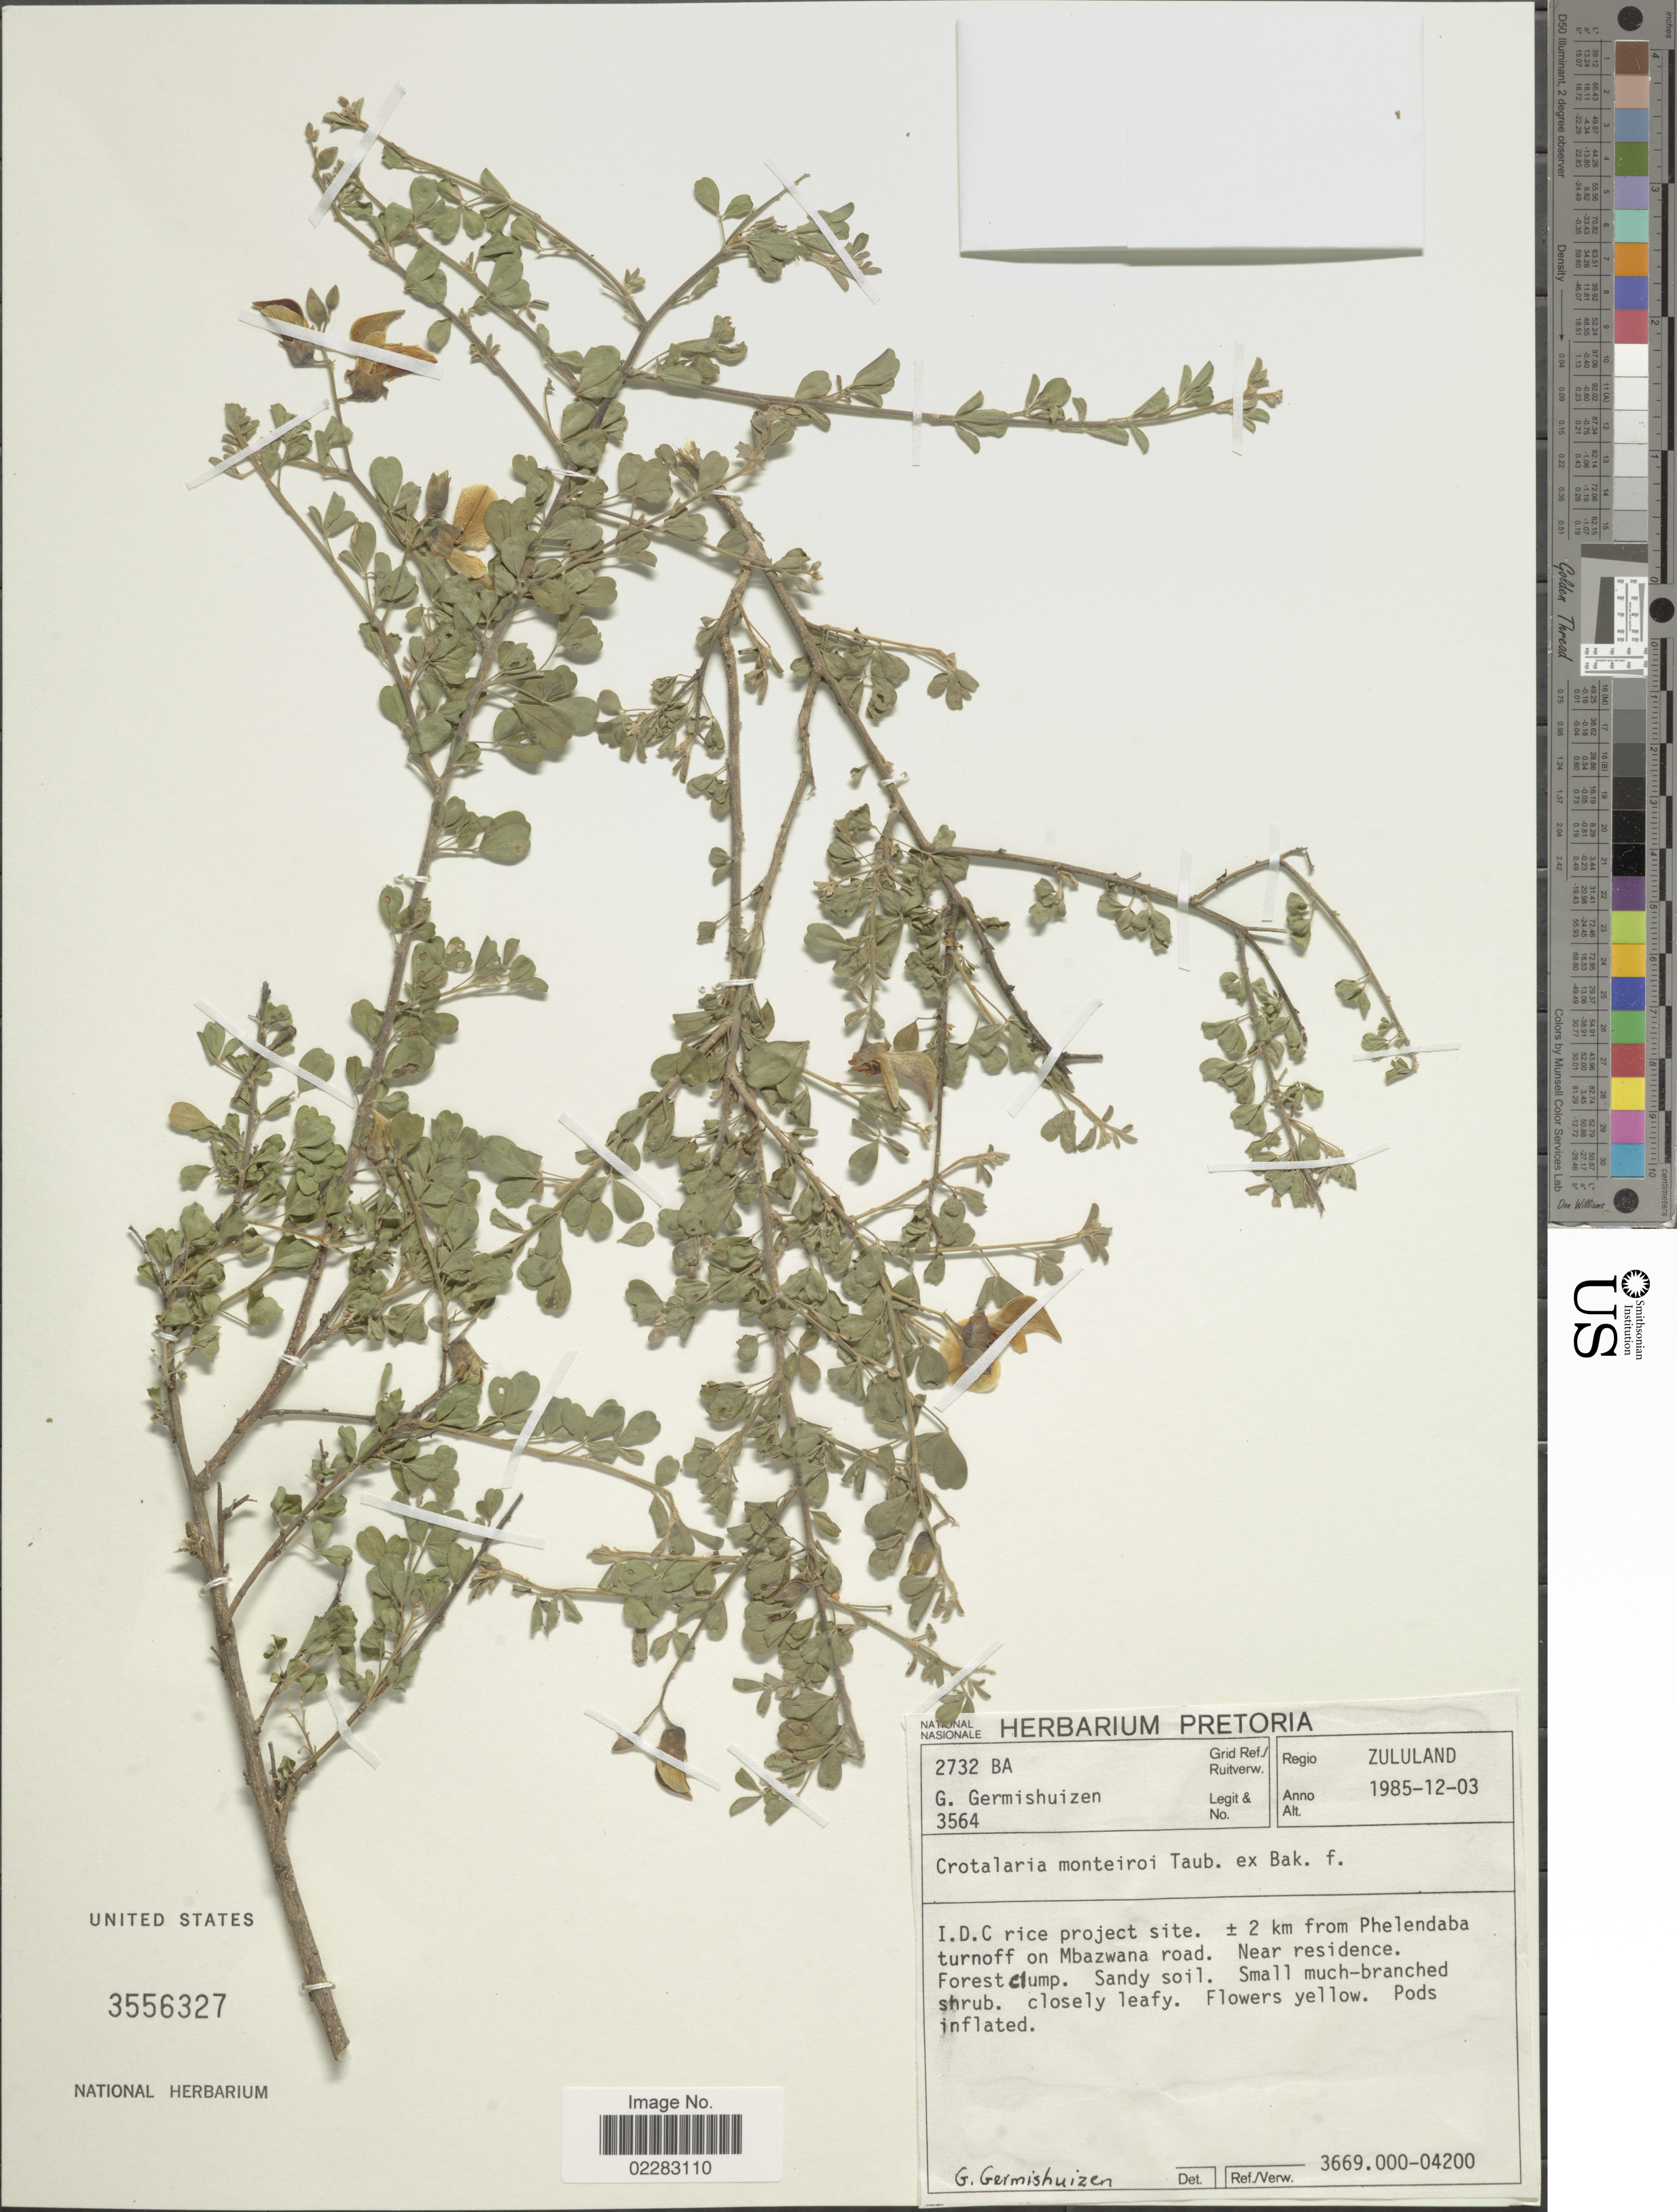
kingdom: Plantae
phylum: Tracheophyta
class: Magnoliopsida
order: Fabales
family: Fabaceae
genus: Crotalaria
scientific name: Crotalaria monteiroi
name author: Baker f.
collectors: G. Germishuizen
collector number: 3564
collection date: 1985-12-03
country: South Africa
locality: Zululand, I.D.C. rice project site, ca. 2 km from Phelendaba turnoff on Mbazwana road, near residence.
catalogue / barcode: US 3556327